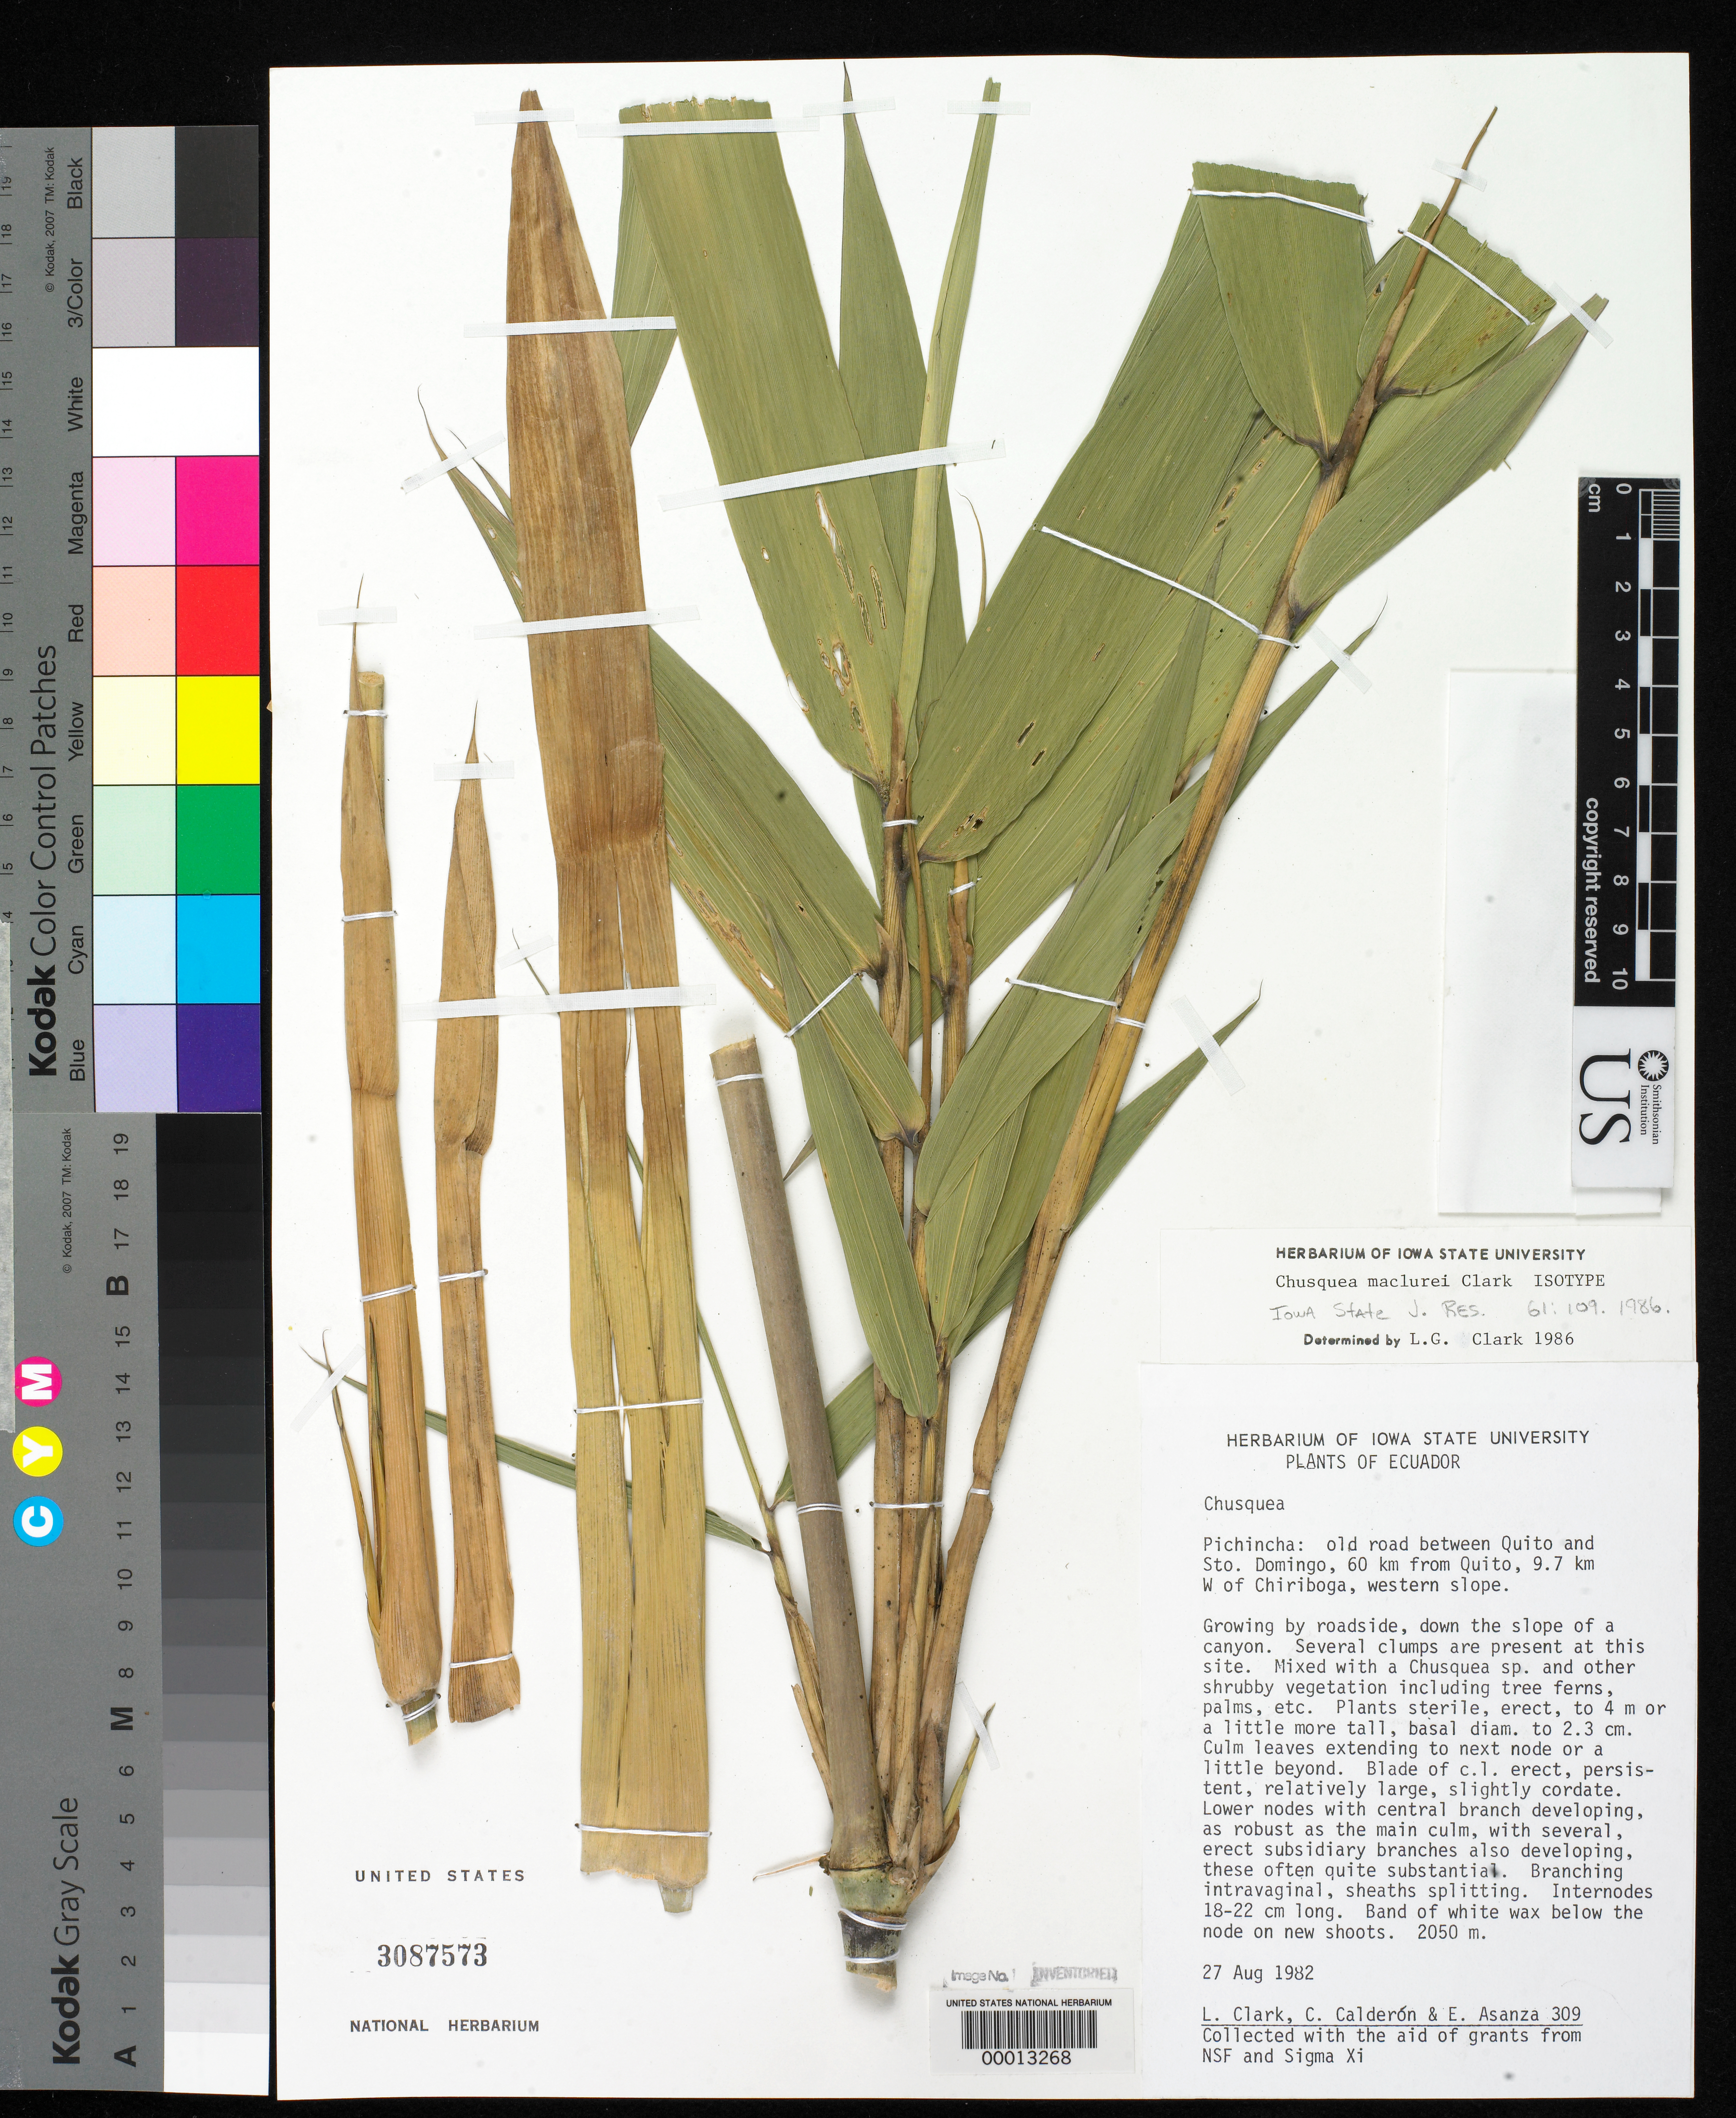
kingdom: Plantae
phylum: Tracheophyta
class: Liliopsida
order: Poales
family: Poaceae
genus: Chusquea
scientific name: Chusquea maclurei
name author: L.G. Clark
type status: Isotype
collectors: L. G. Clark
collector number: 309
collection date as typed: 27 Aug 1982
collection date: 1982-08-27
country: Ecuador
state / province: Pichincha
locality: Old road. between Quito and Sto. Domingo, 60 km from Quito, 9.7 km W ofChiriboga.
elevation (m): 2050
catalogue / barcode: US 3087353